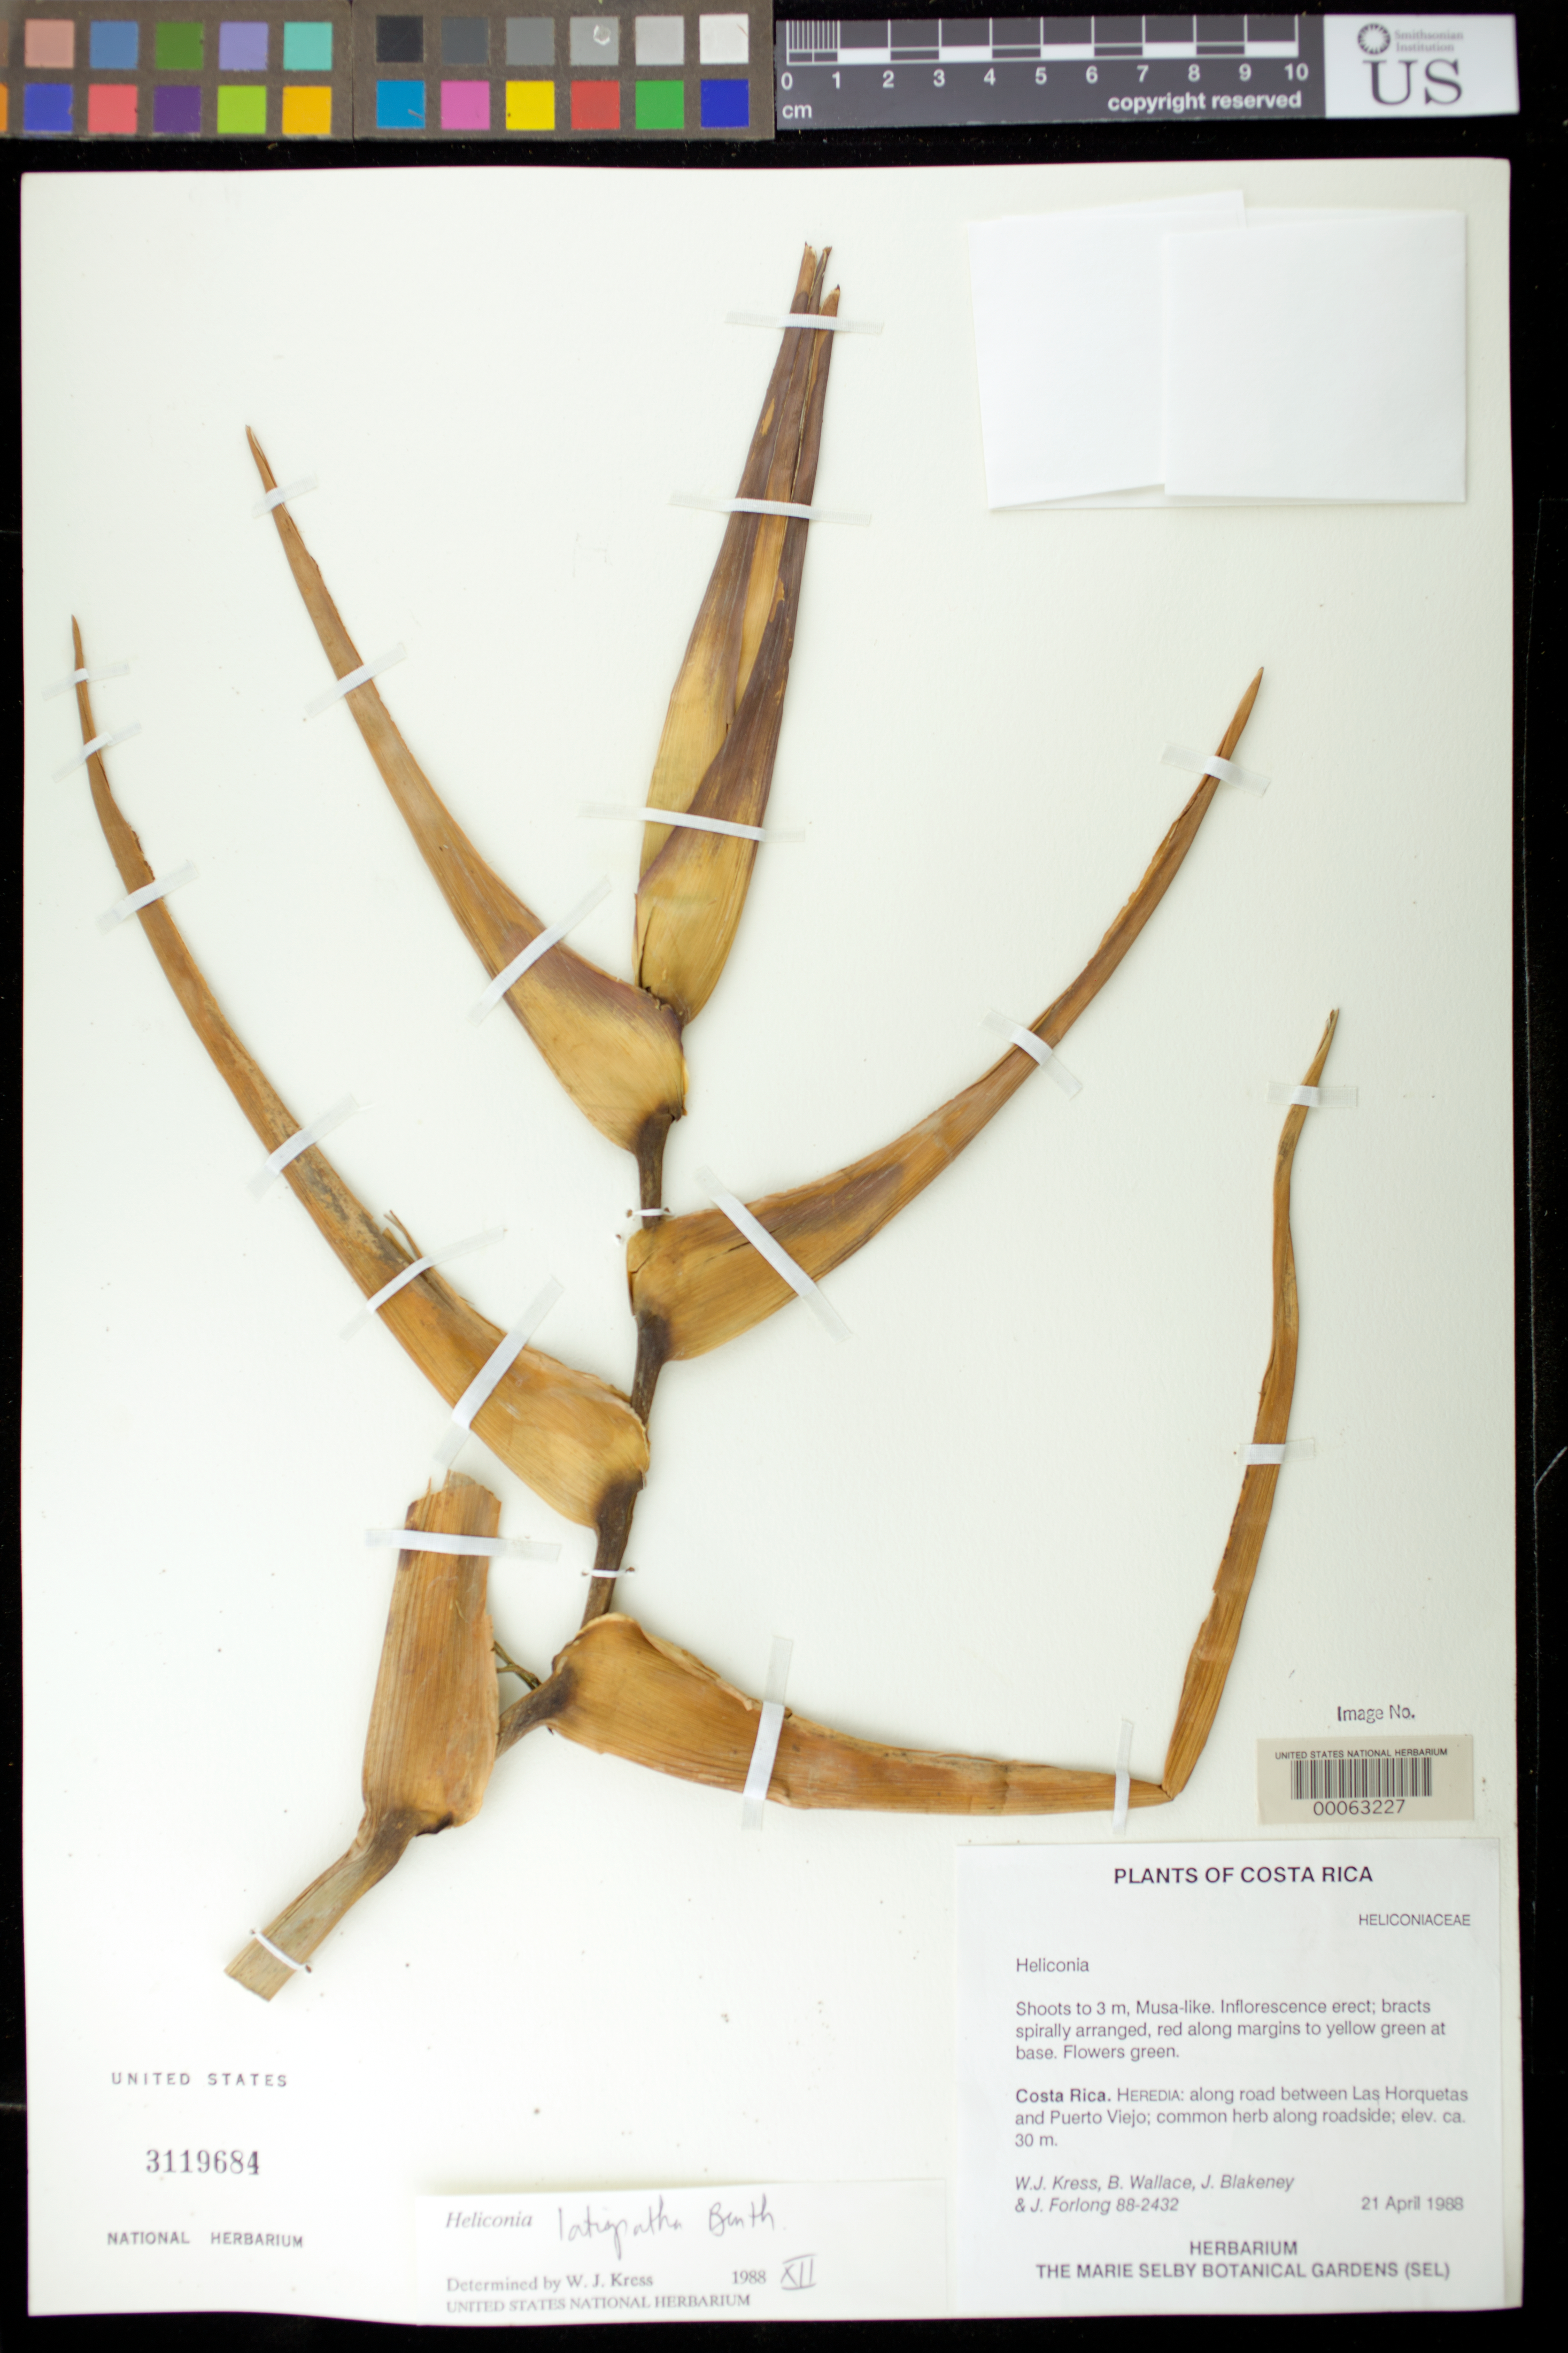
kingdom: Plantae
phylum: Tracheophyta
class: Liliopsida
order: Zingiberales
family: Heliconiaceae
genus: Heliconia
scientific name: Heliconia latispatha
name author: Benth.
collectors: W. J. Kress, B. Wallace, J. Blakeney & J. Forlong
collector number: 88-2432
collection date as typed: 21 Apr 1988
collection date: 1988-04-21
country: Costa Rica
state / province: Heredia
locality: Along road between las horquetas and puerto viejo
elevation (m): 30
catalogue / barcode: US 3119684